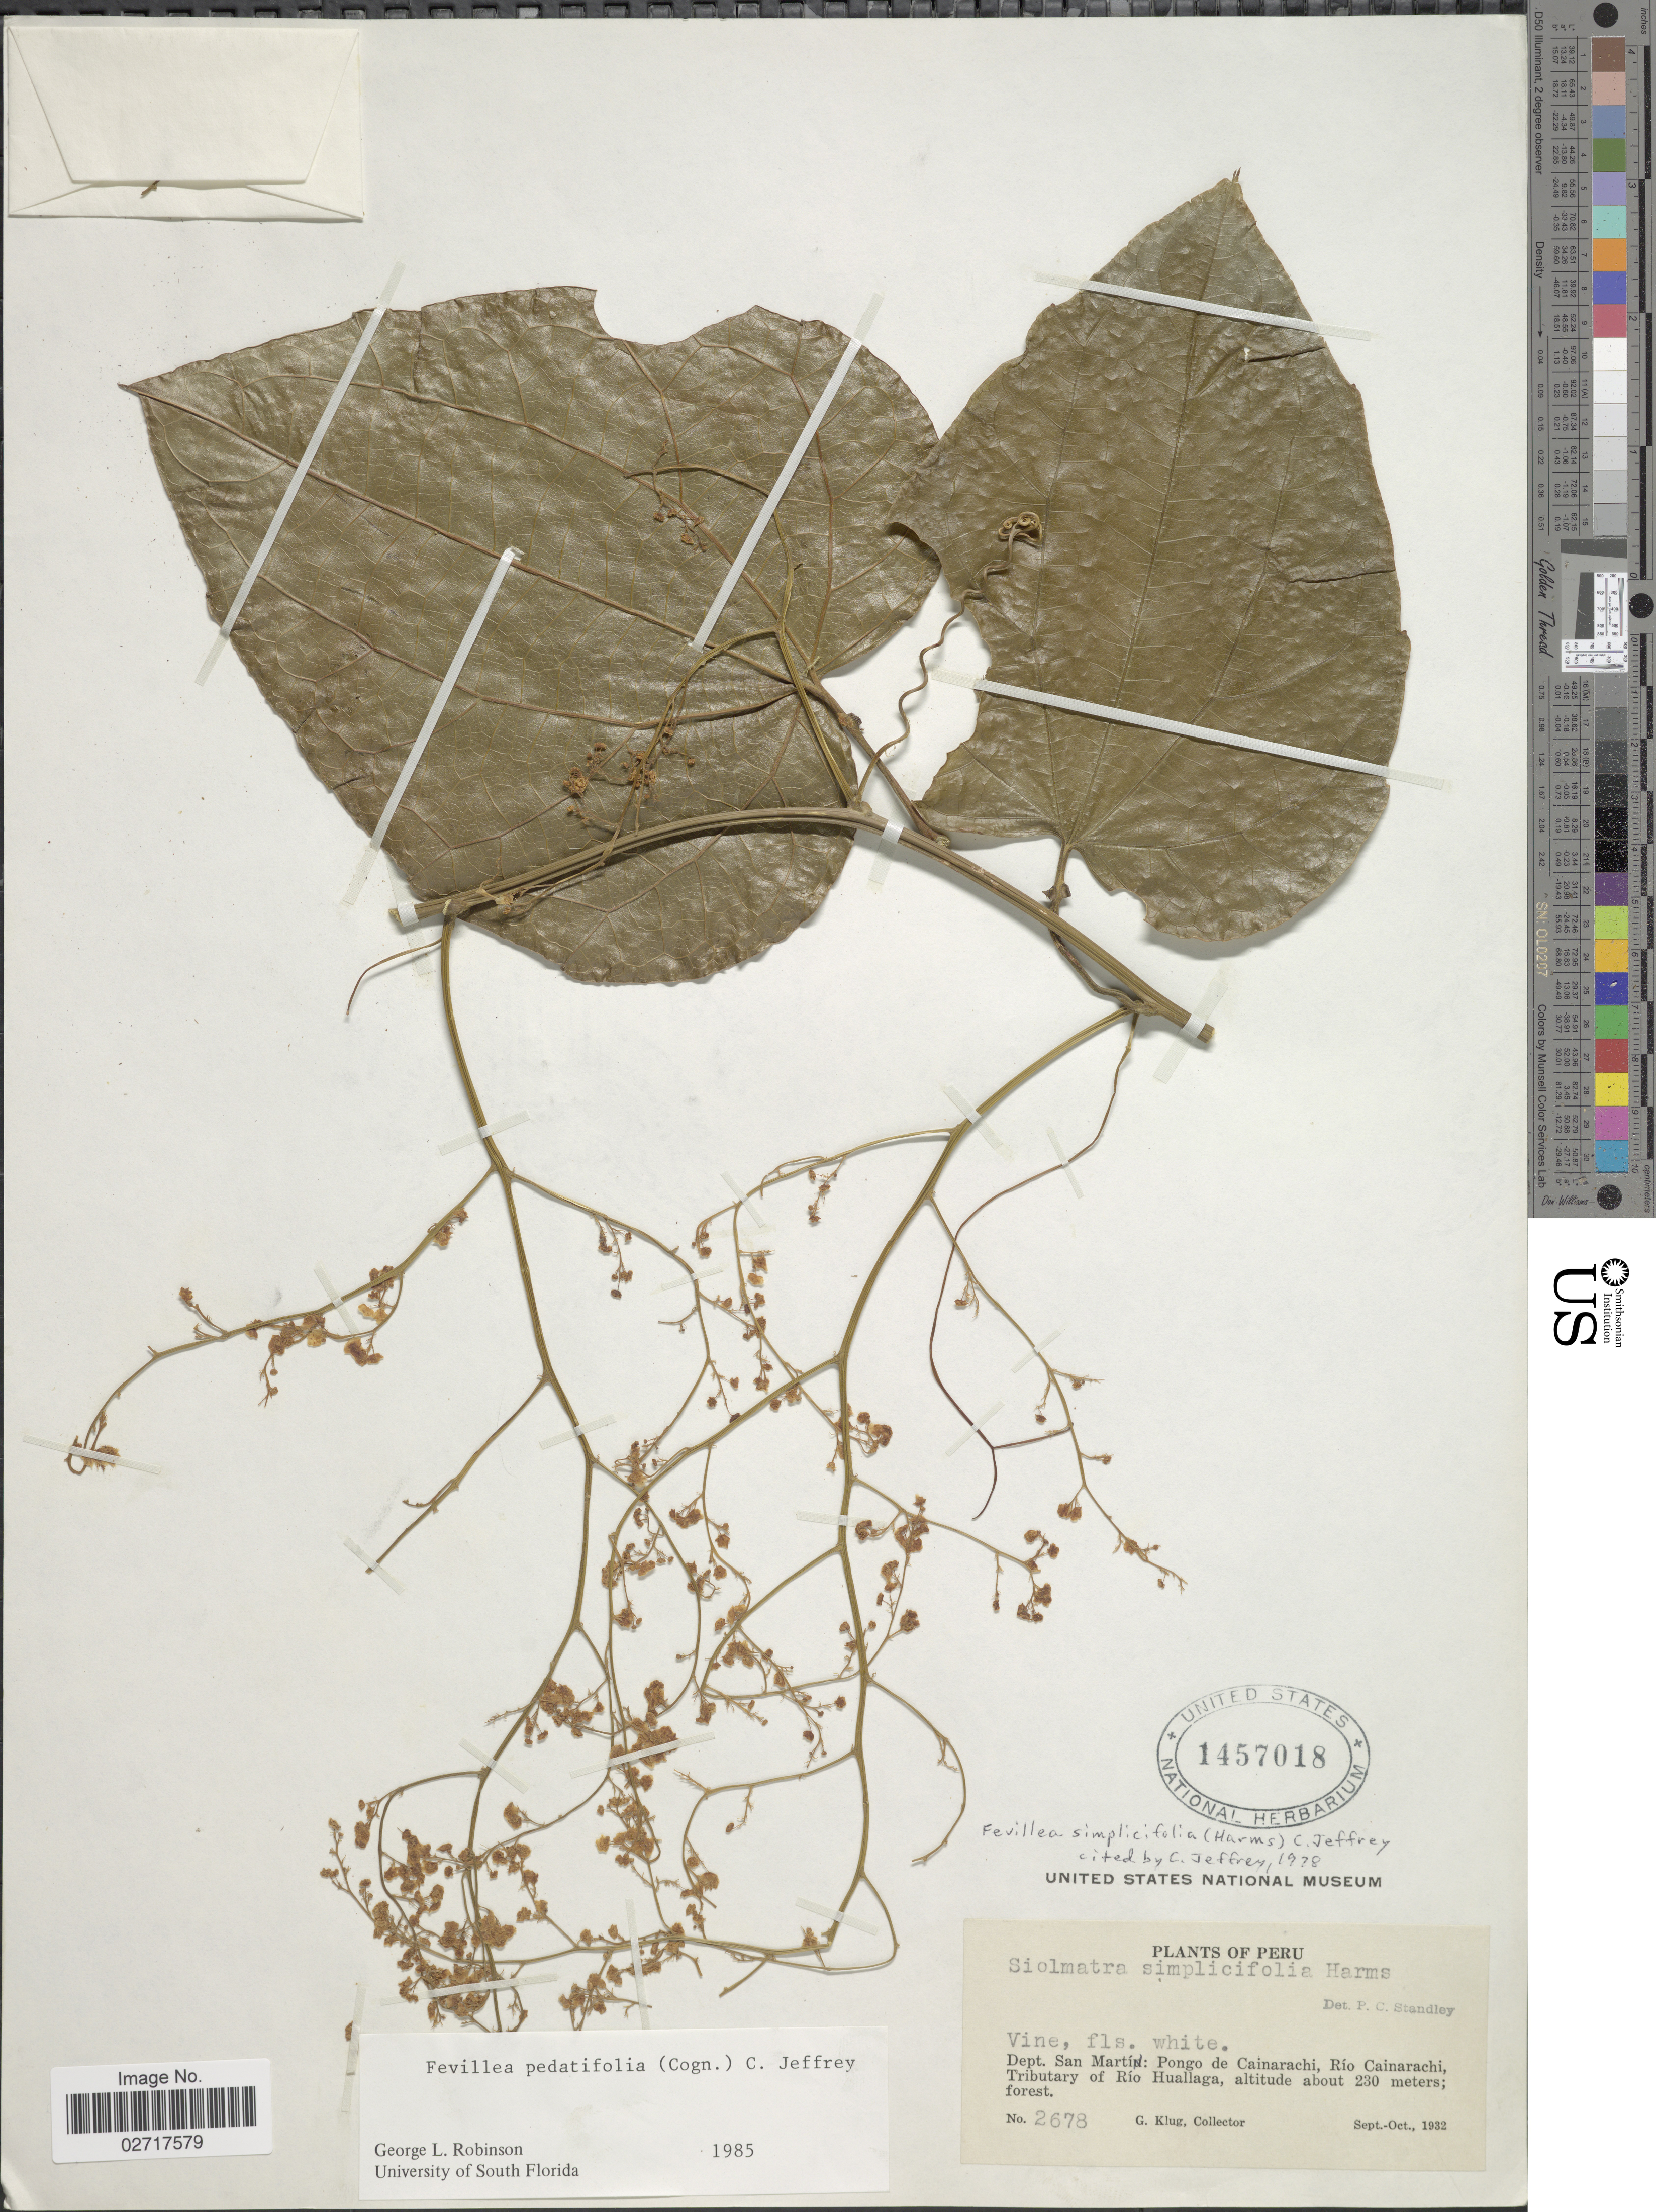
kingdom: Plantae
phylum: Tracheophyta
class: Magnoliopsida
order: Cucurbitales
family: Cucurbitaceae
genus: Fevillea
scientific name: Fevillea pedatifolia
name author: (Cogn.) C. Jeffrey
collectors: G. Klug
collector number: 2678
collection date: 1932-09/1932-10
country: Peru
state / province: San Martín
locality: Pongo de Cainarachi, Rio Cainarachi, Tributary of Rio Huallaga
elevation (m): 230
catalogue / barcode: US 1457018